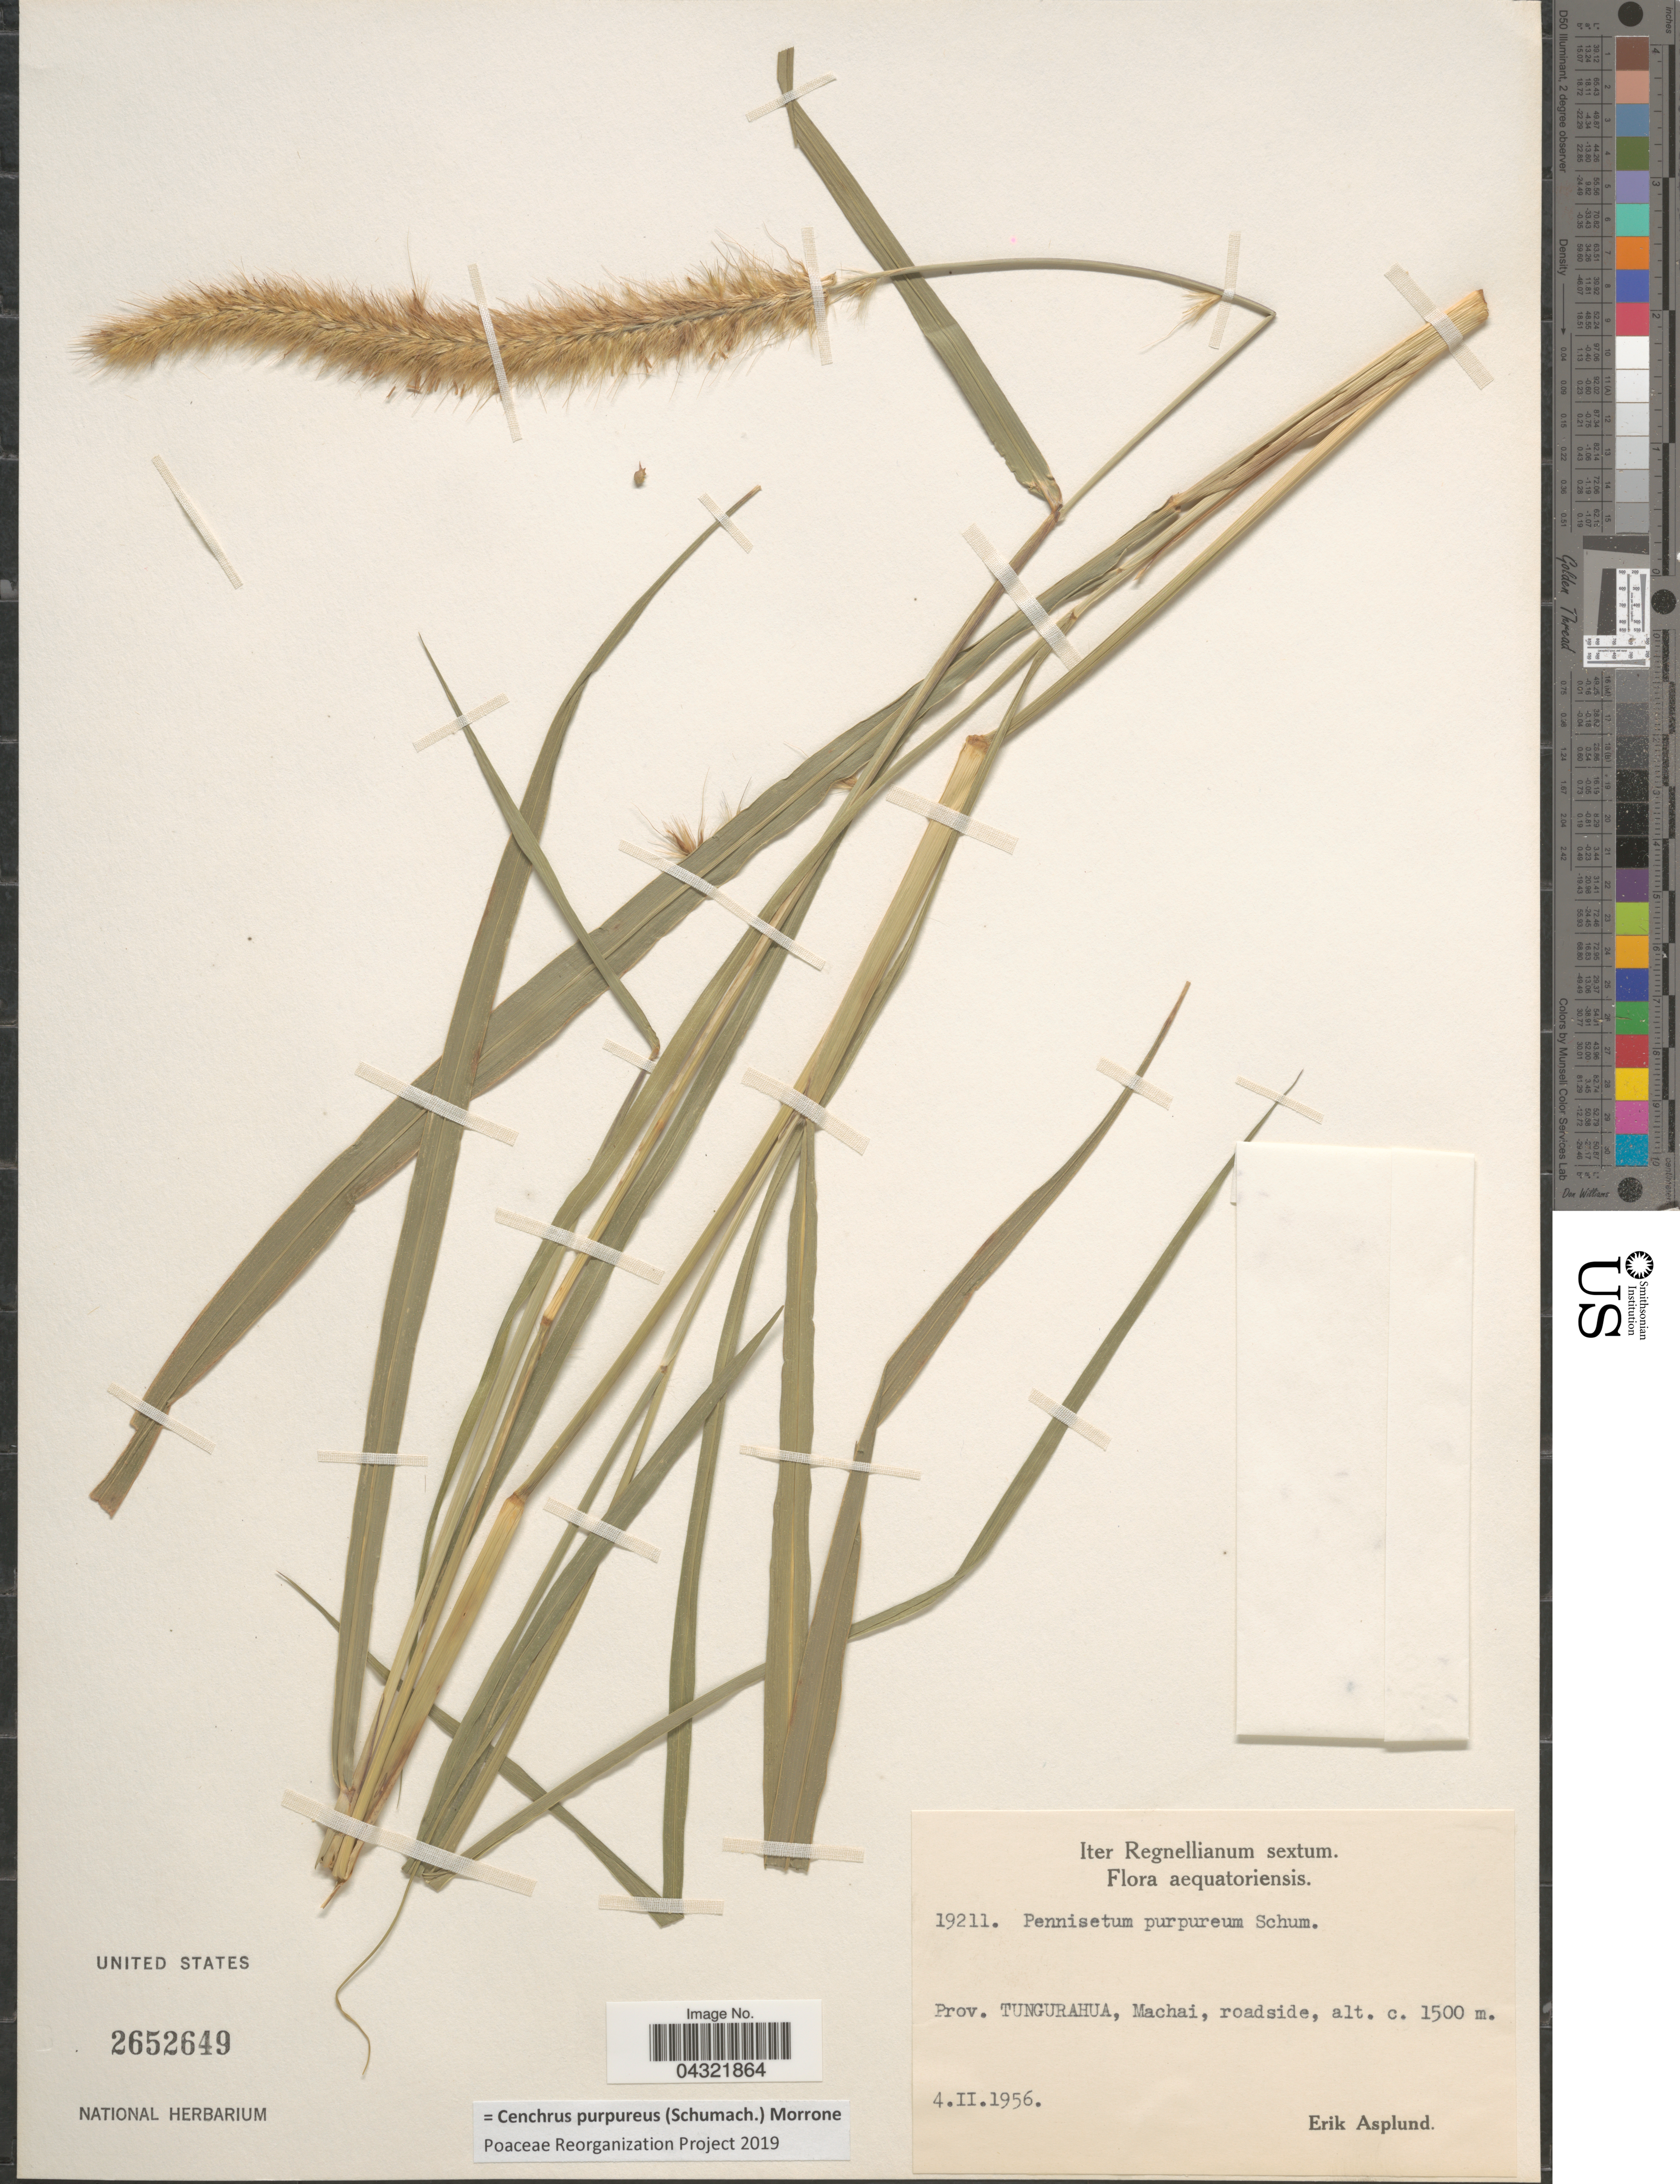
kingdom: Plantae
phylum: Tracheophyta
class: Liliopsida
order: Poales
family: Poaceae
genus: Cenchrus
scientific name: Cenchrus purpureus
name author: (Schumach.) Morrone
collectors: E. Asplund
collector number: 19211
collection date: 1956-02-04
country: Ecuador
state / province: Tungurahua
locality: Iter Regnellianum sextum. Aequatoriensis. Machai, roadside.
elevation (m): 1500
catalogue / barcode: US 2652649